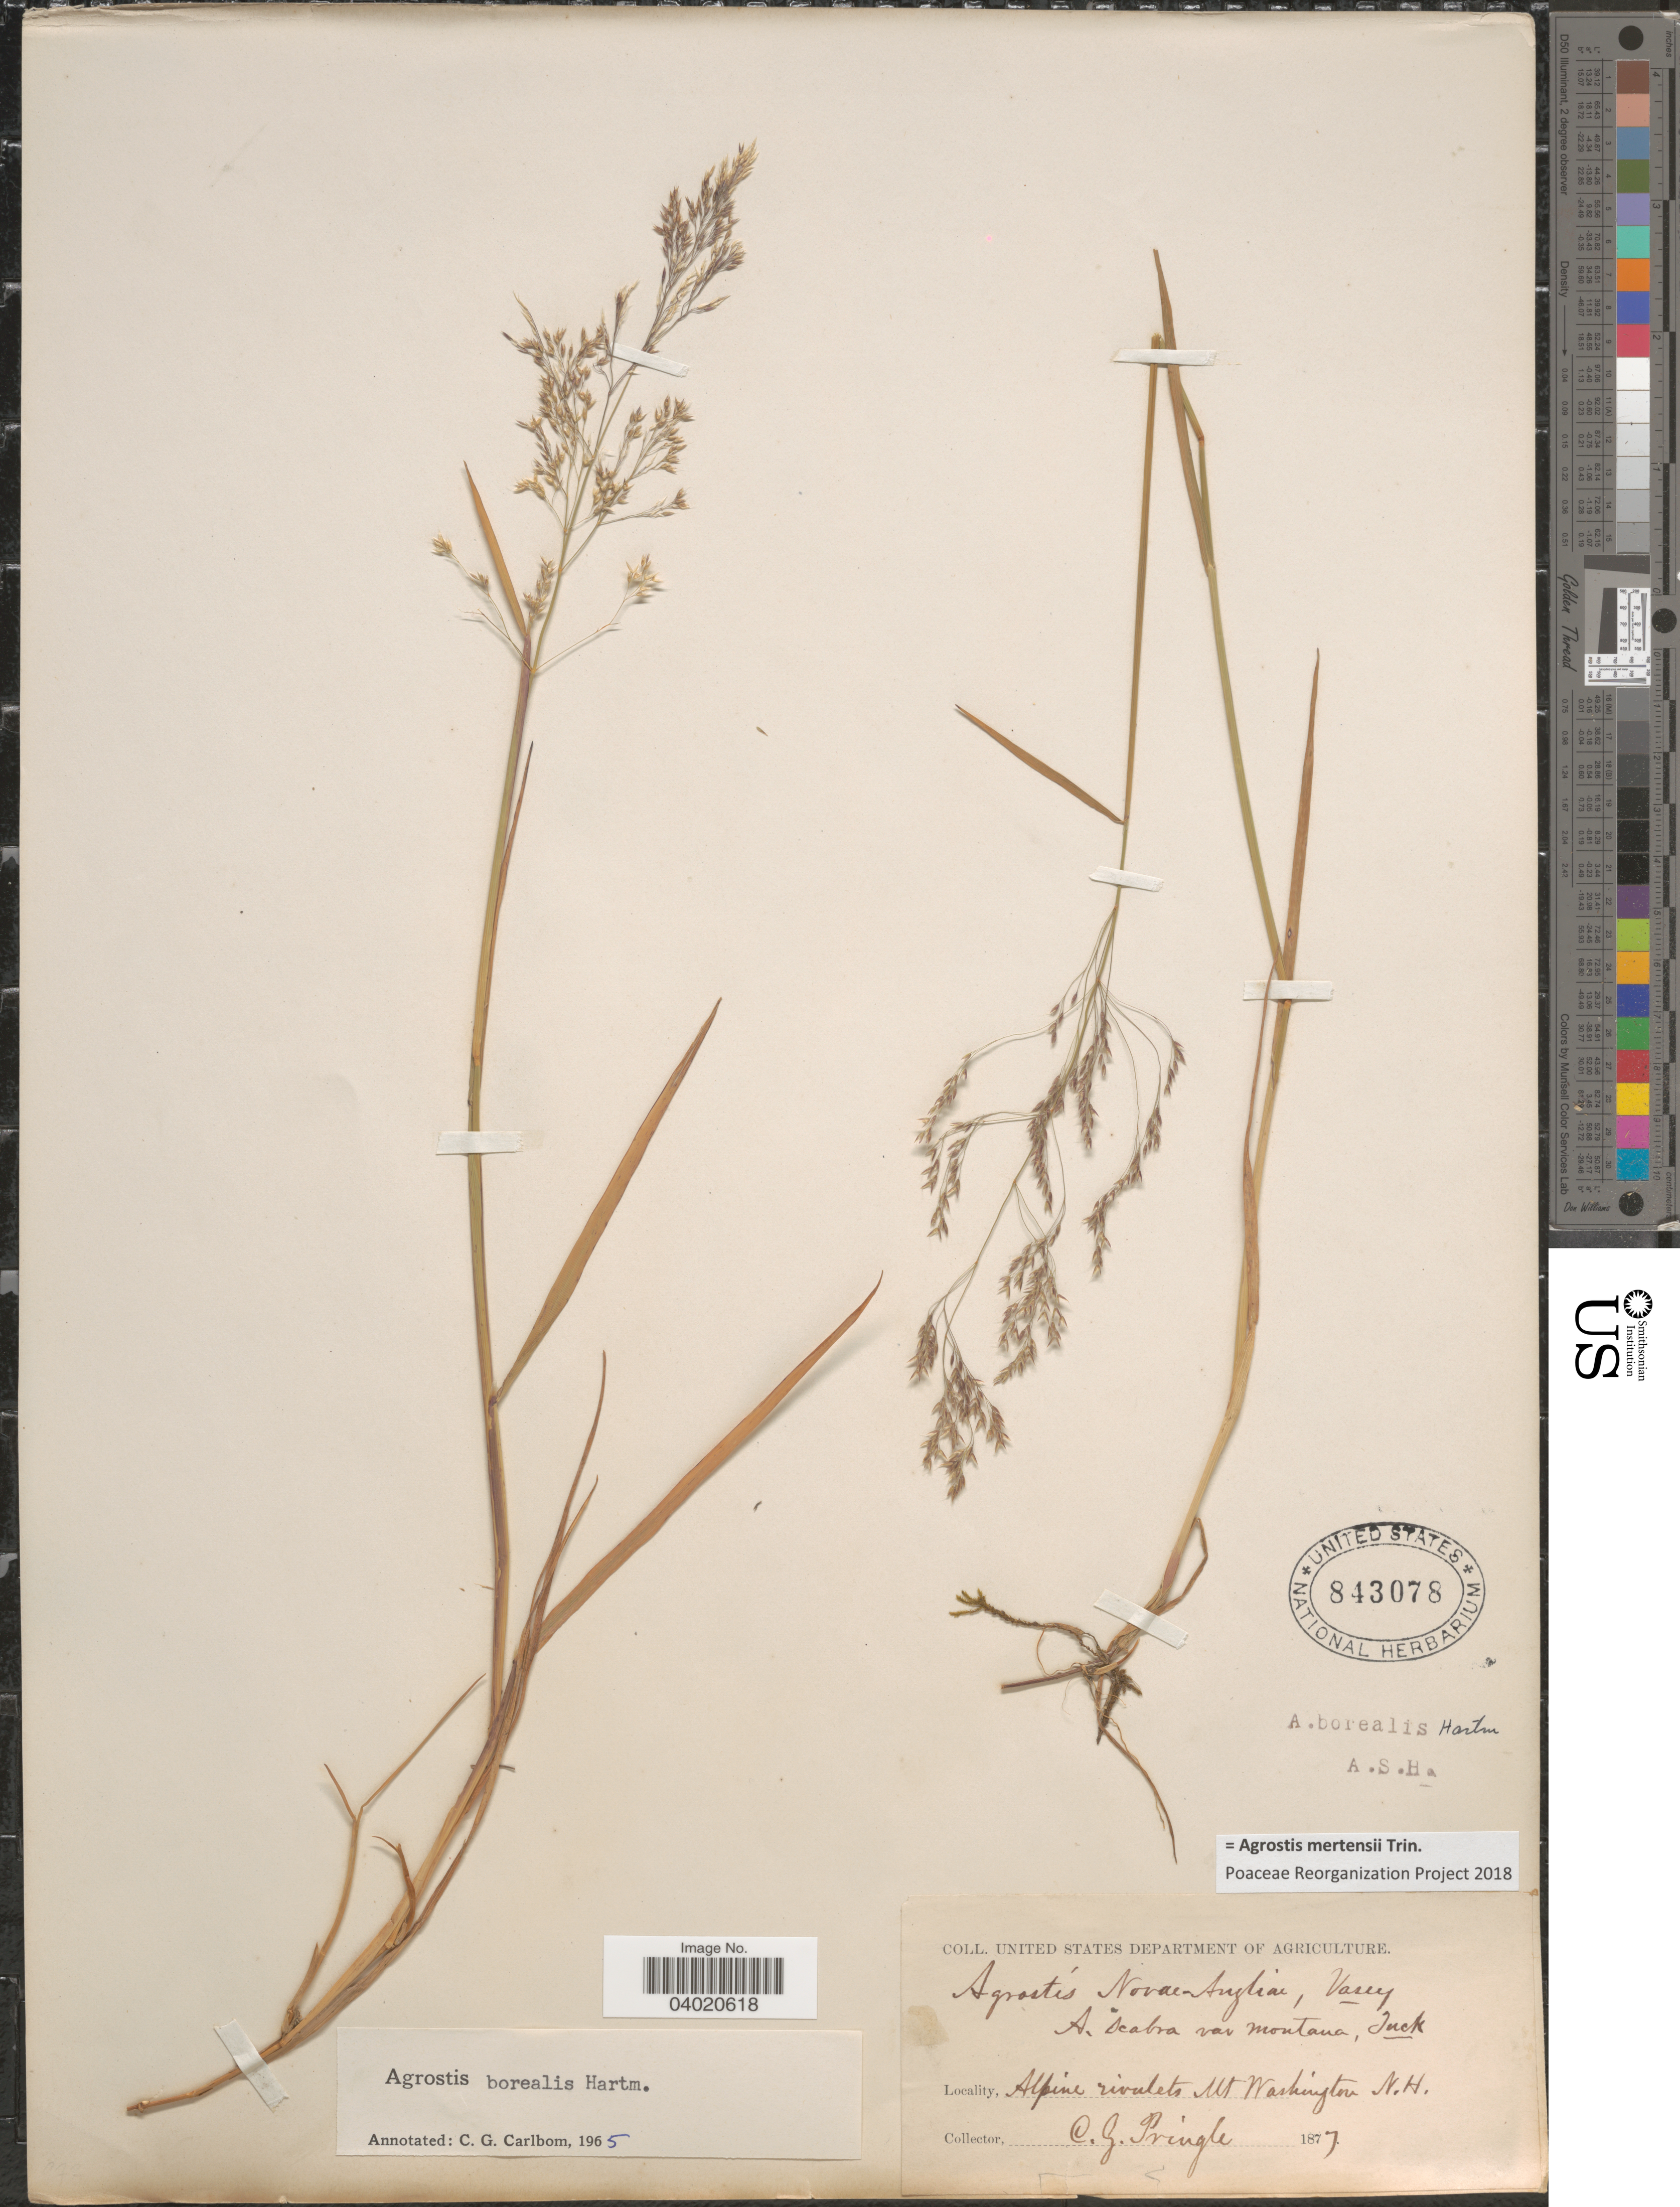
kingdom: Plantae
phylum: Tracheophyta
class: Liliopsida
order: Poales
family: Poaceae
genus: Agrostis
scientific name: Agrostis mertensii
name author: Trin.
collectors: C. G. Pringle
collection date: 1877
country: United States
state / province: New Hampshire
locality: Alpine rivulets. Mt Washington.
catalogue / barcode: US 843078